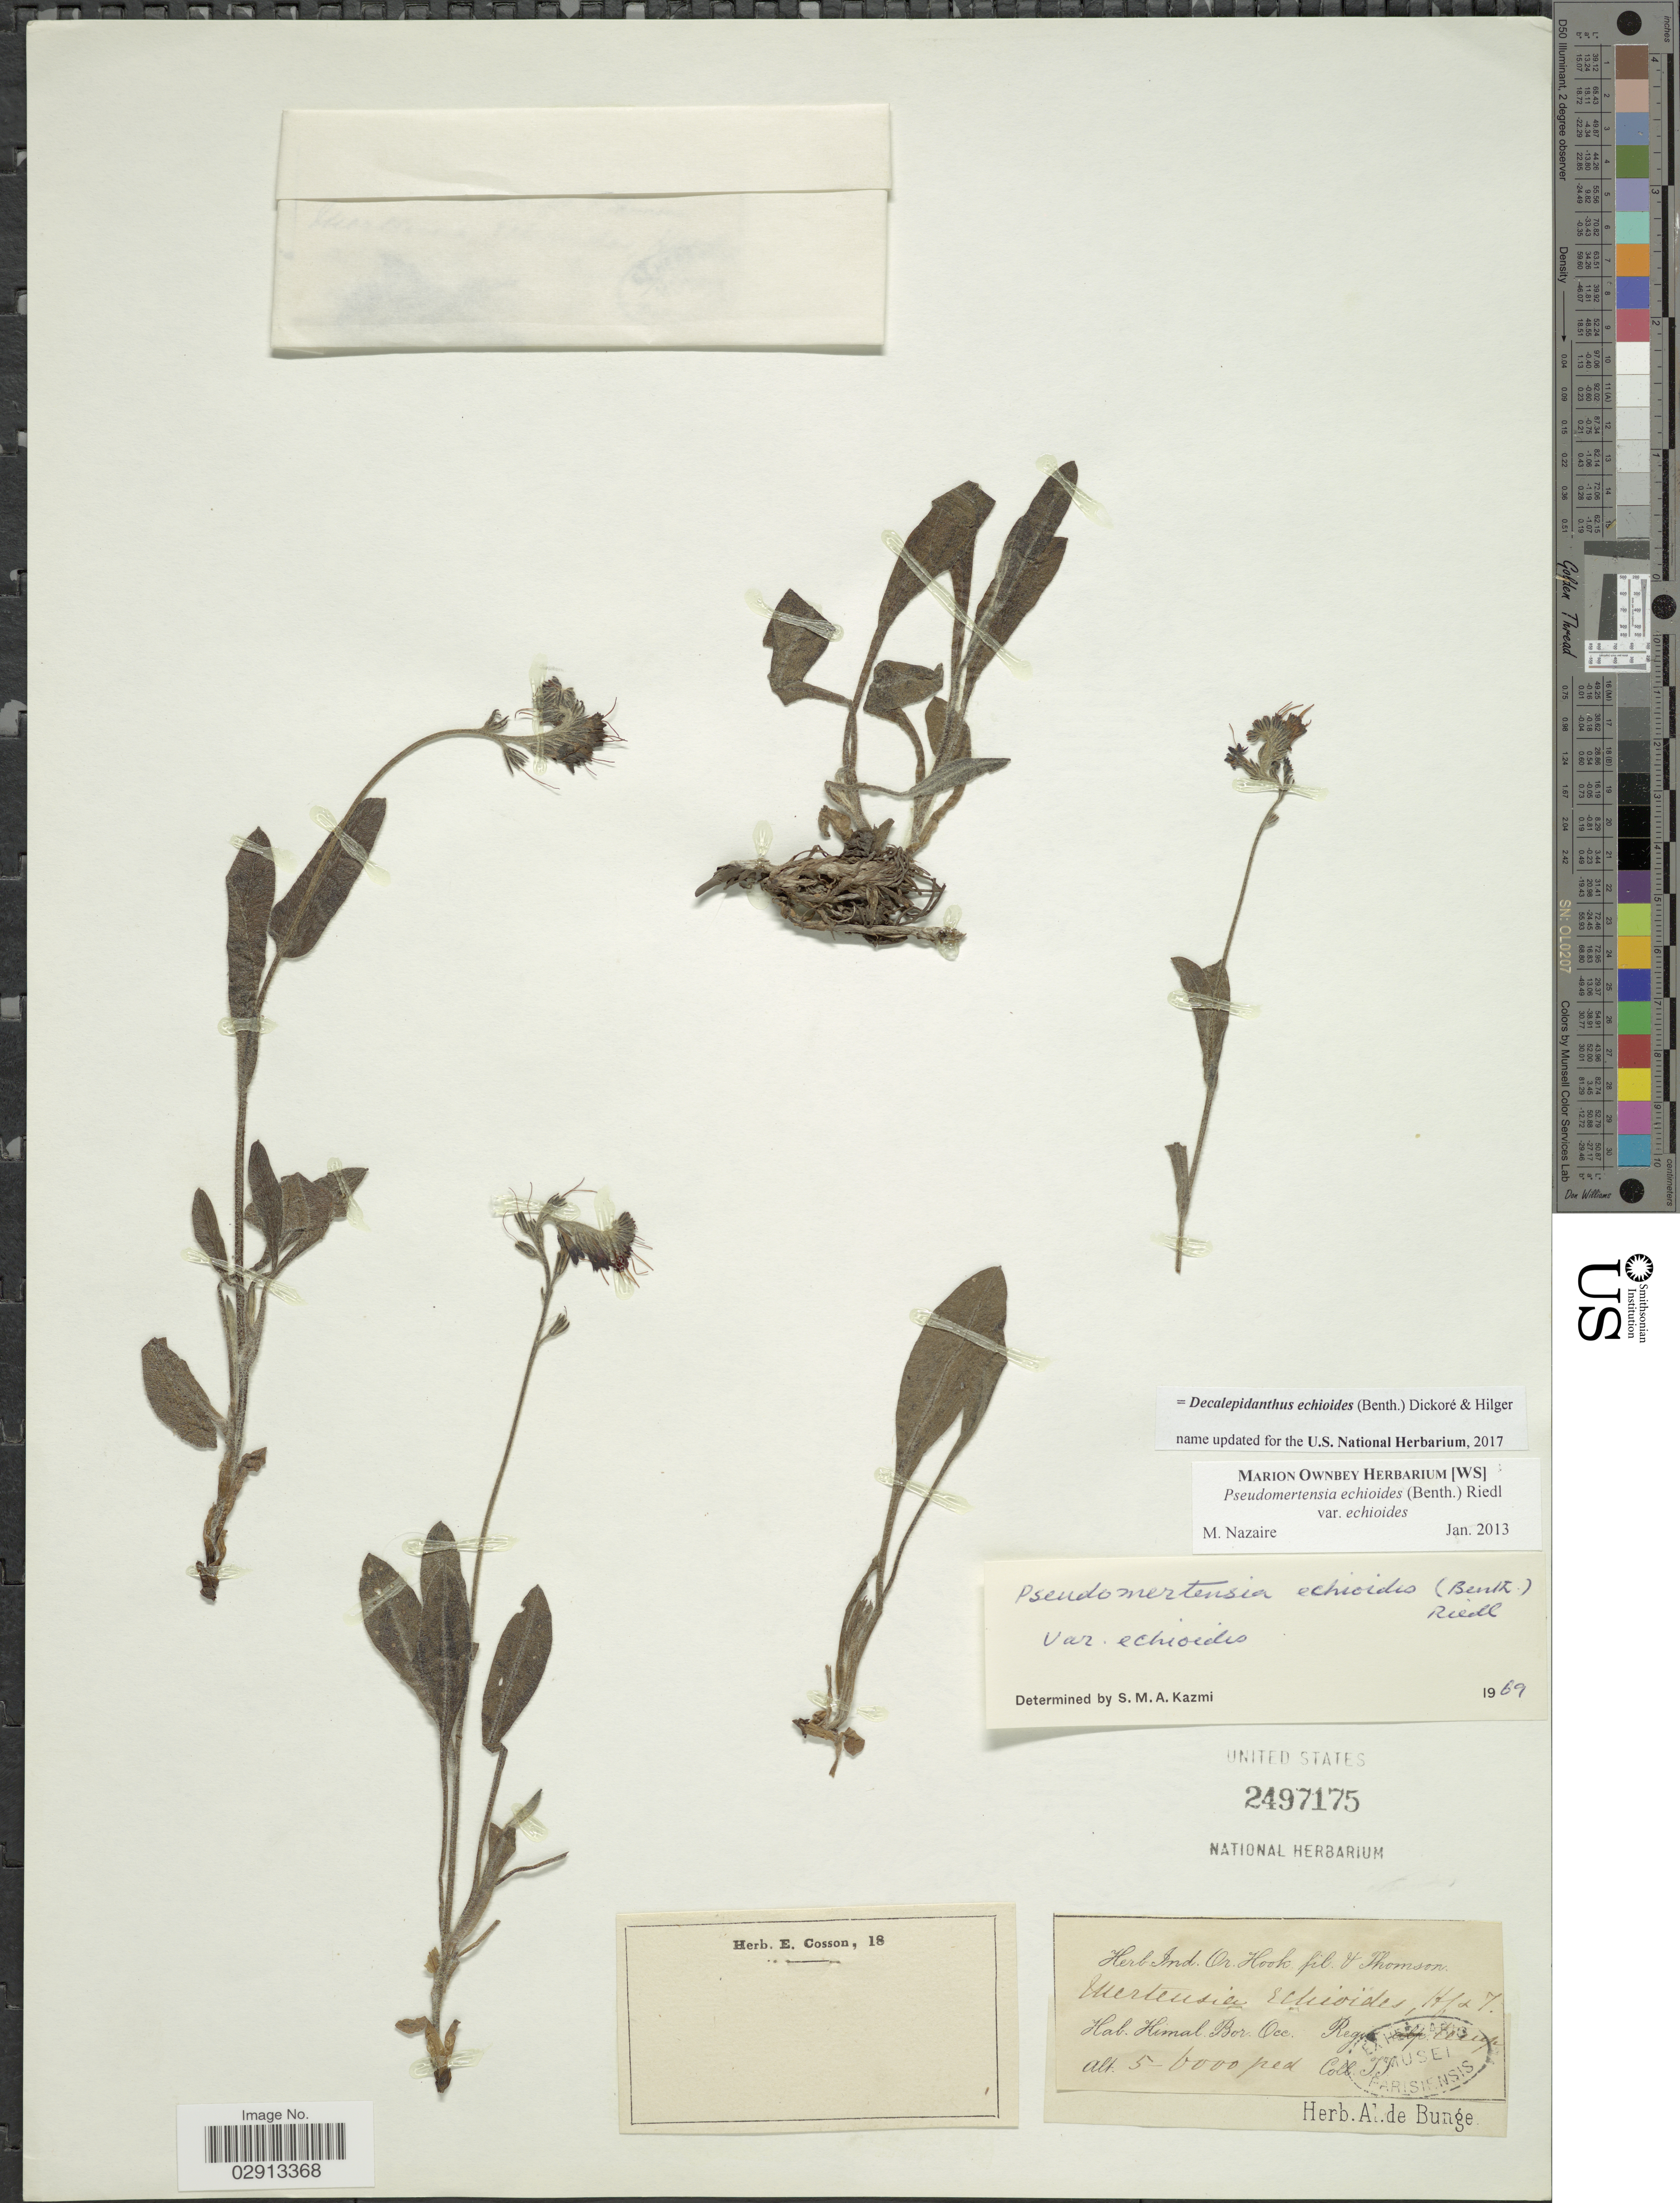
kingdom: Plantae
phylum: Tracheophyta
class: Magnoliopsida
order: Boraginales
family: Boraginaceae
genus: Decalepidanthus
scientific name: Decalepidanthus echioides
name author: (Benth.) Dickoré & Hilger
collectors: T. Thomson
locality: Himal Bor. Occ.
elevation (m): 1524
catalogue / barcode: US 2497175